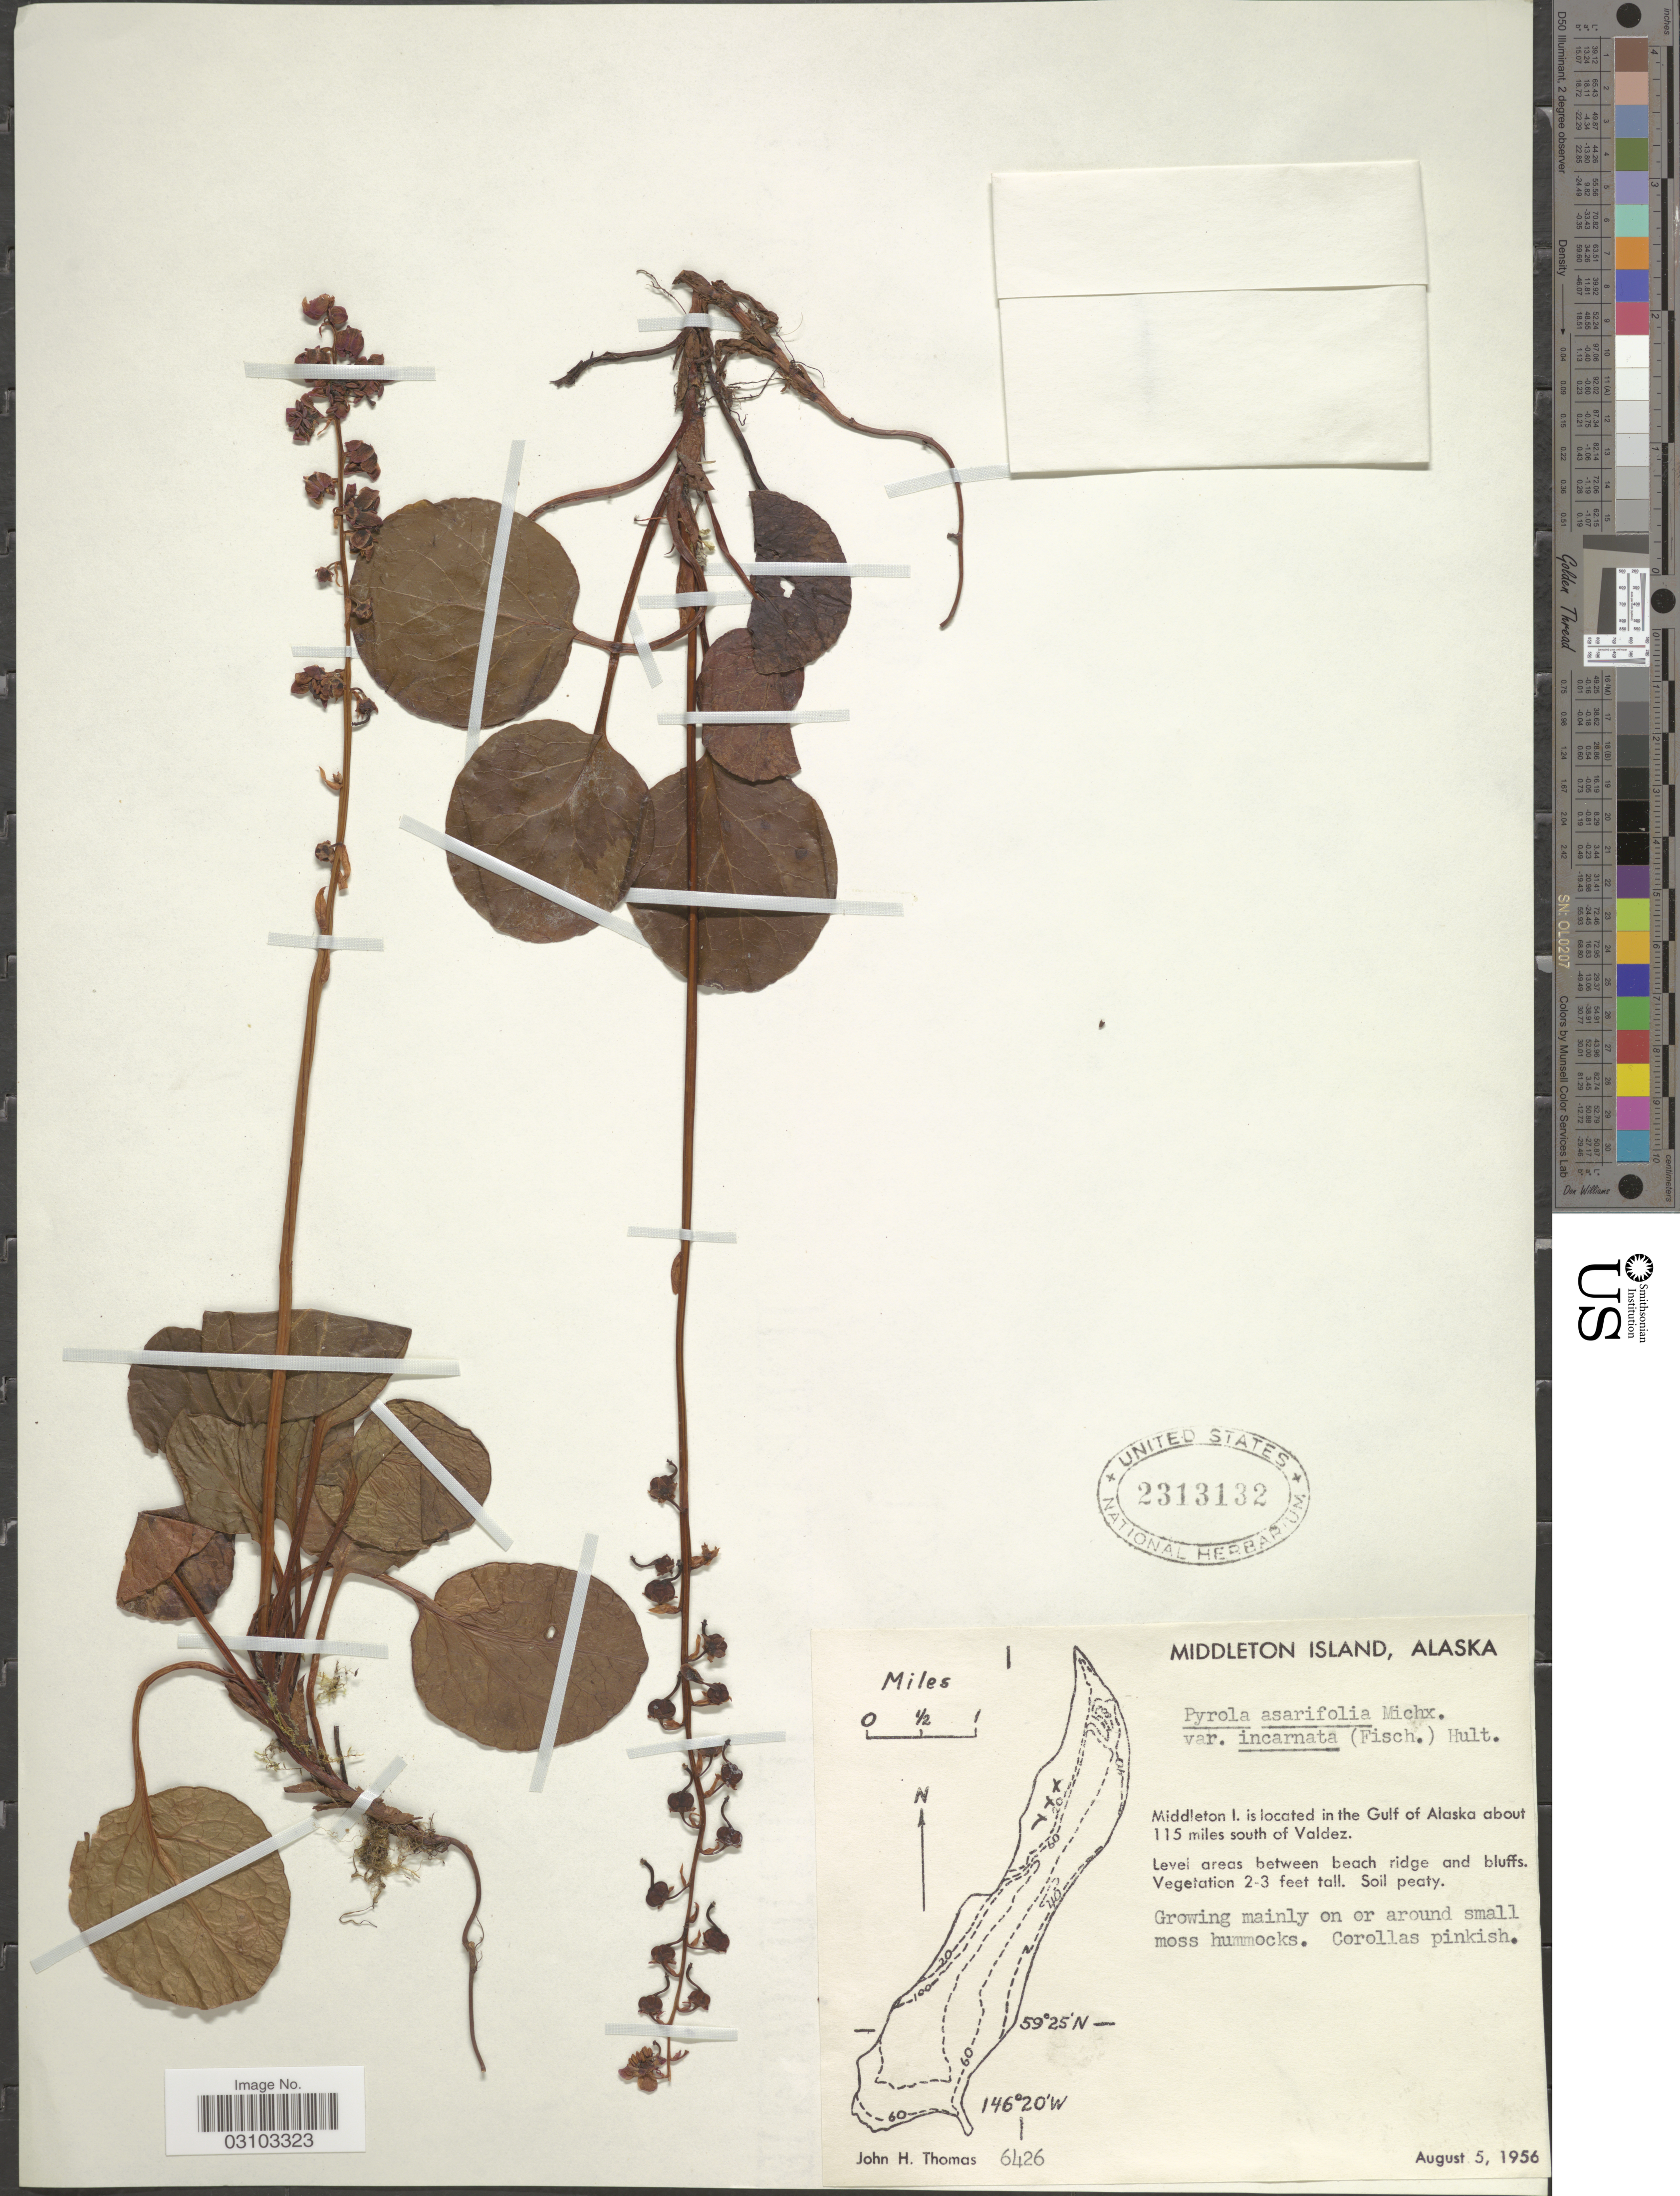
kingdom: Plantae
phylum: Tracheophyta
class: Magnoliopsida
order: Ericales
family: Ericaceae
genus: Pyrola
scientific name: Pyrola asarifolia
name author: Michx.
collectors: J. H. Thomas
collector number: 6426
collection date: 1956-08-05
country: United States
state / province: Alaska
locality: Middleton Island, Middleton I. is located in the Gulf of Alaska about 115 miles south of Valdez.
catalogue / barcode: US 2313132